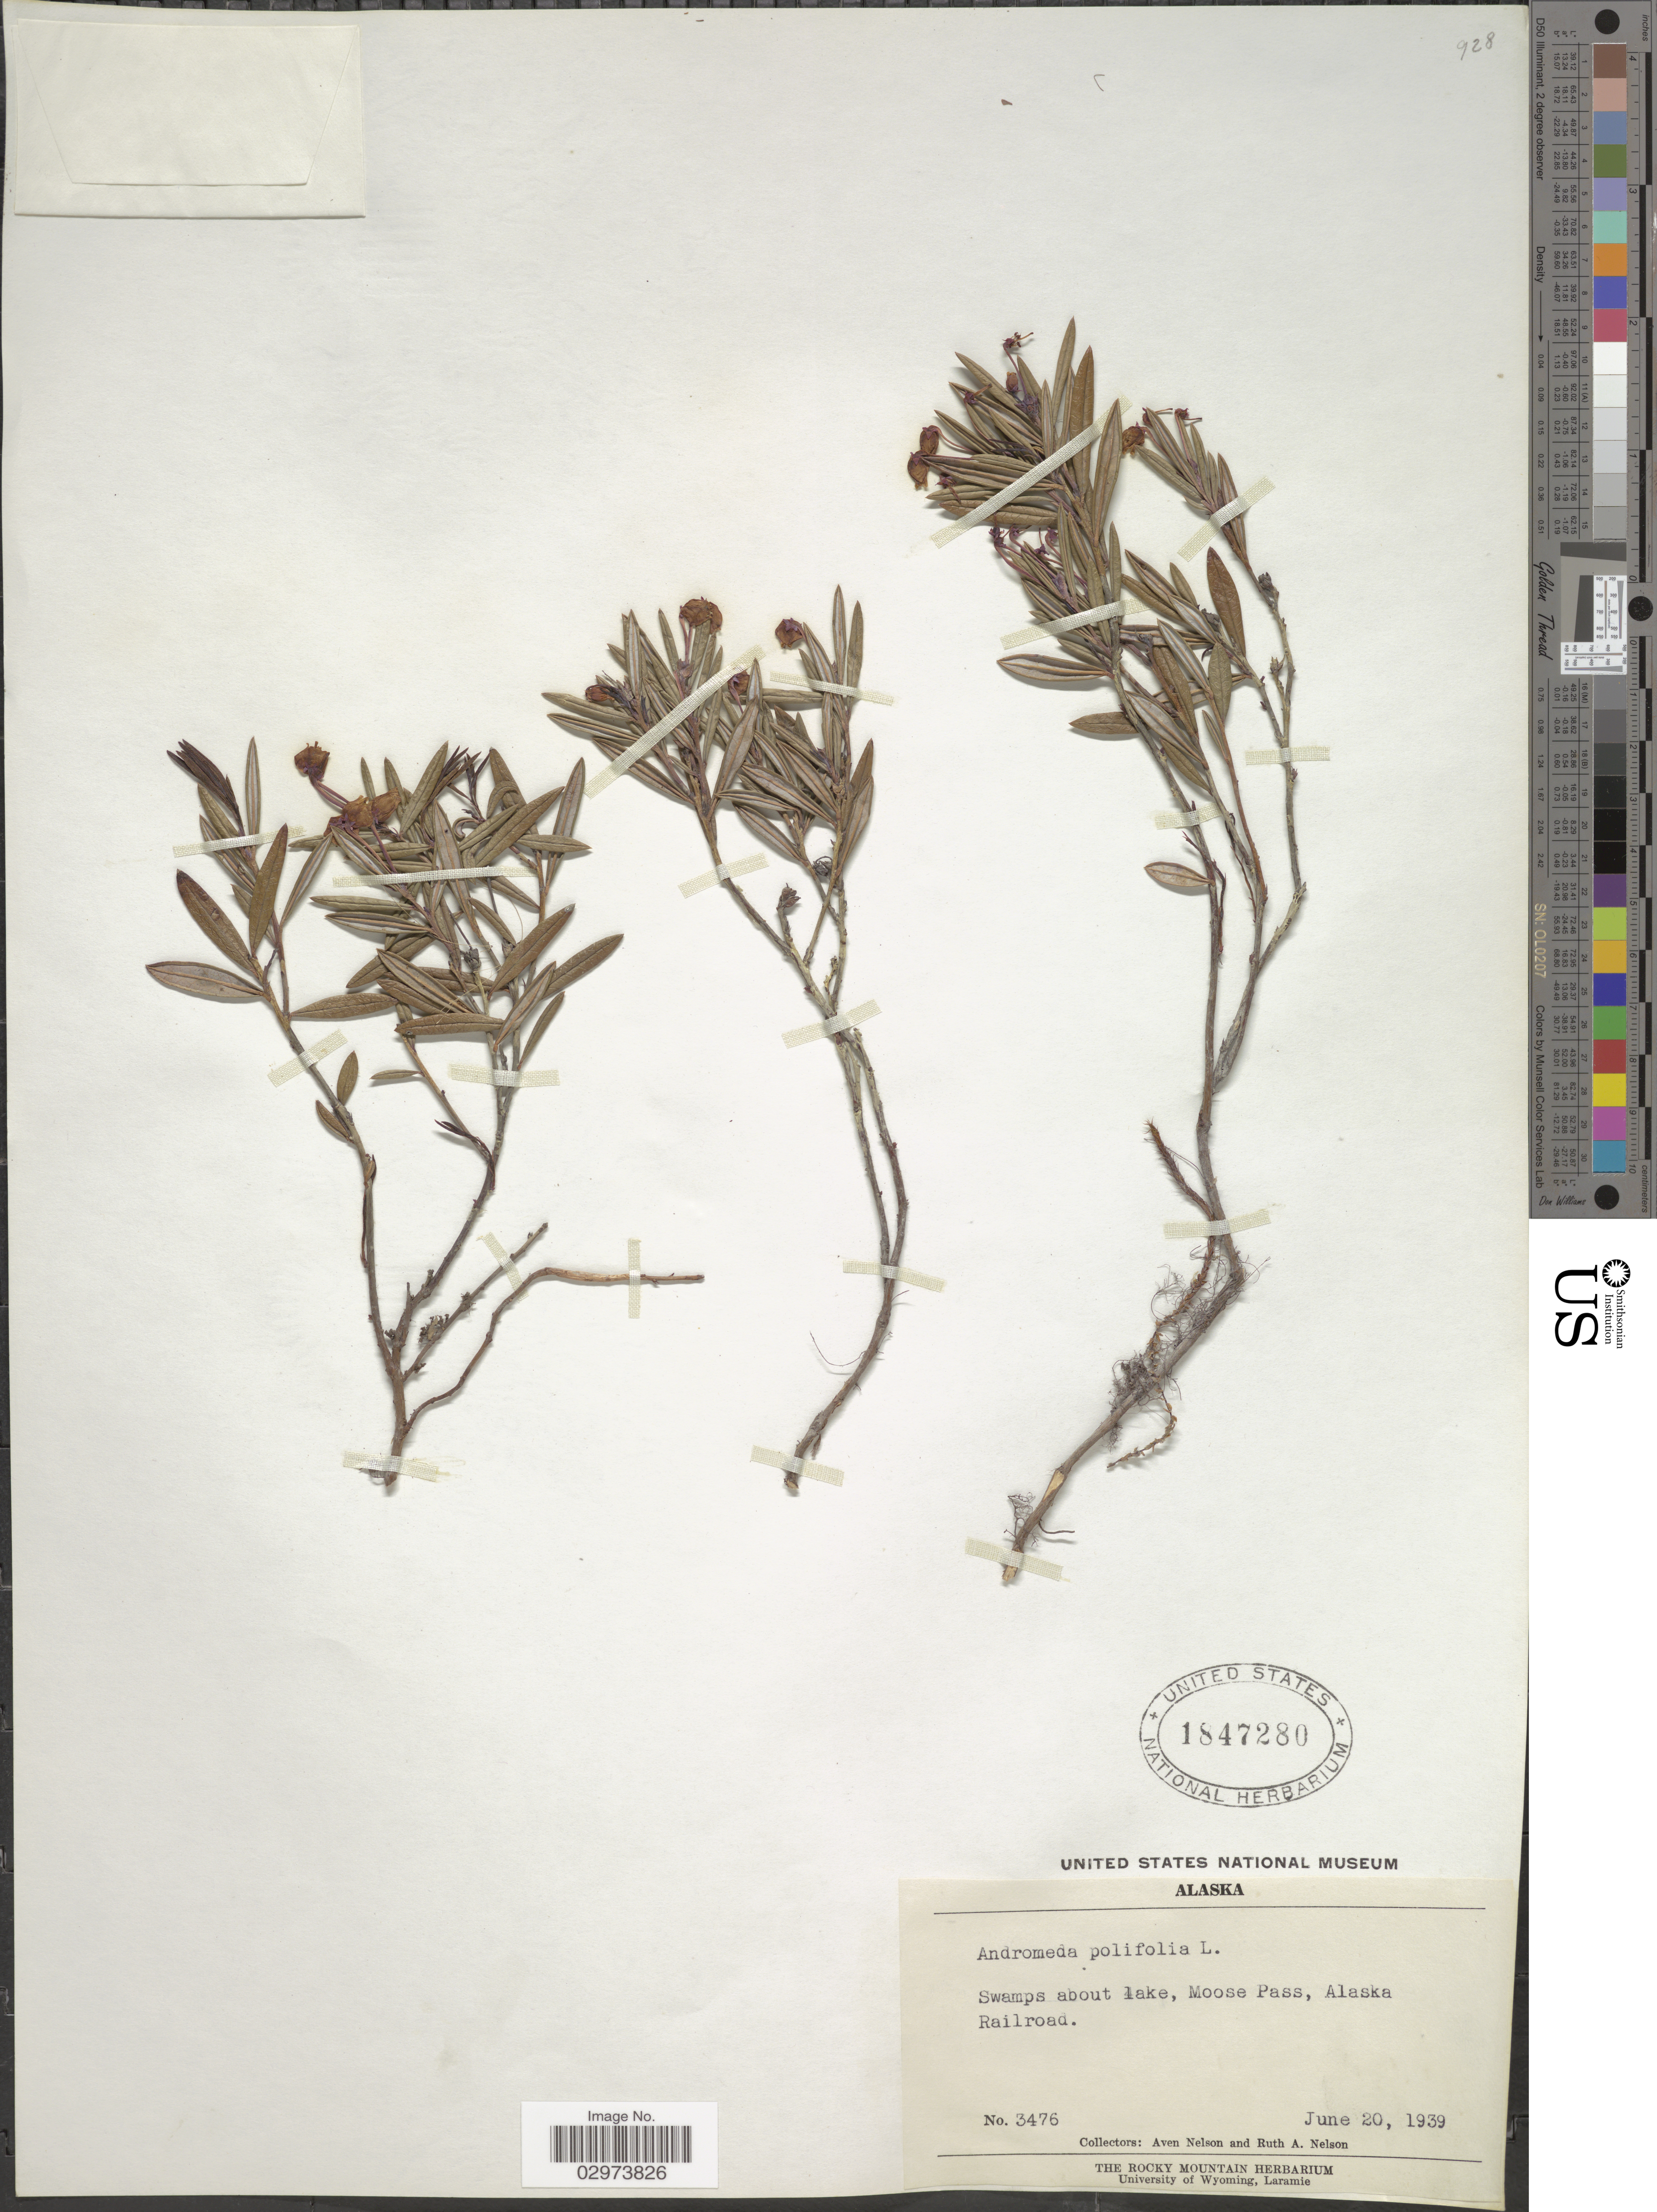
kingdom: Plantae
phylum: Tracheophyta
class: Magnoliopsida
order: Ericales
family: Ericaceae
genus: Andromeda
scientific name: Andromeda polifolia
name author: L.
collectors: A. Nelson & R. A. Nelson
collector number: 3476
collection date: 1939-06-20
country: United States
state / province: Alaska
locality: Swamps about lake, Moose Pass, Alaska Railroad.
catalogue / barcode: US 1847280